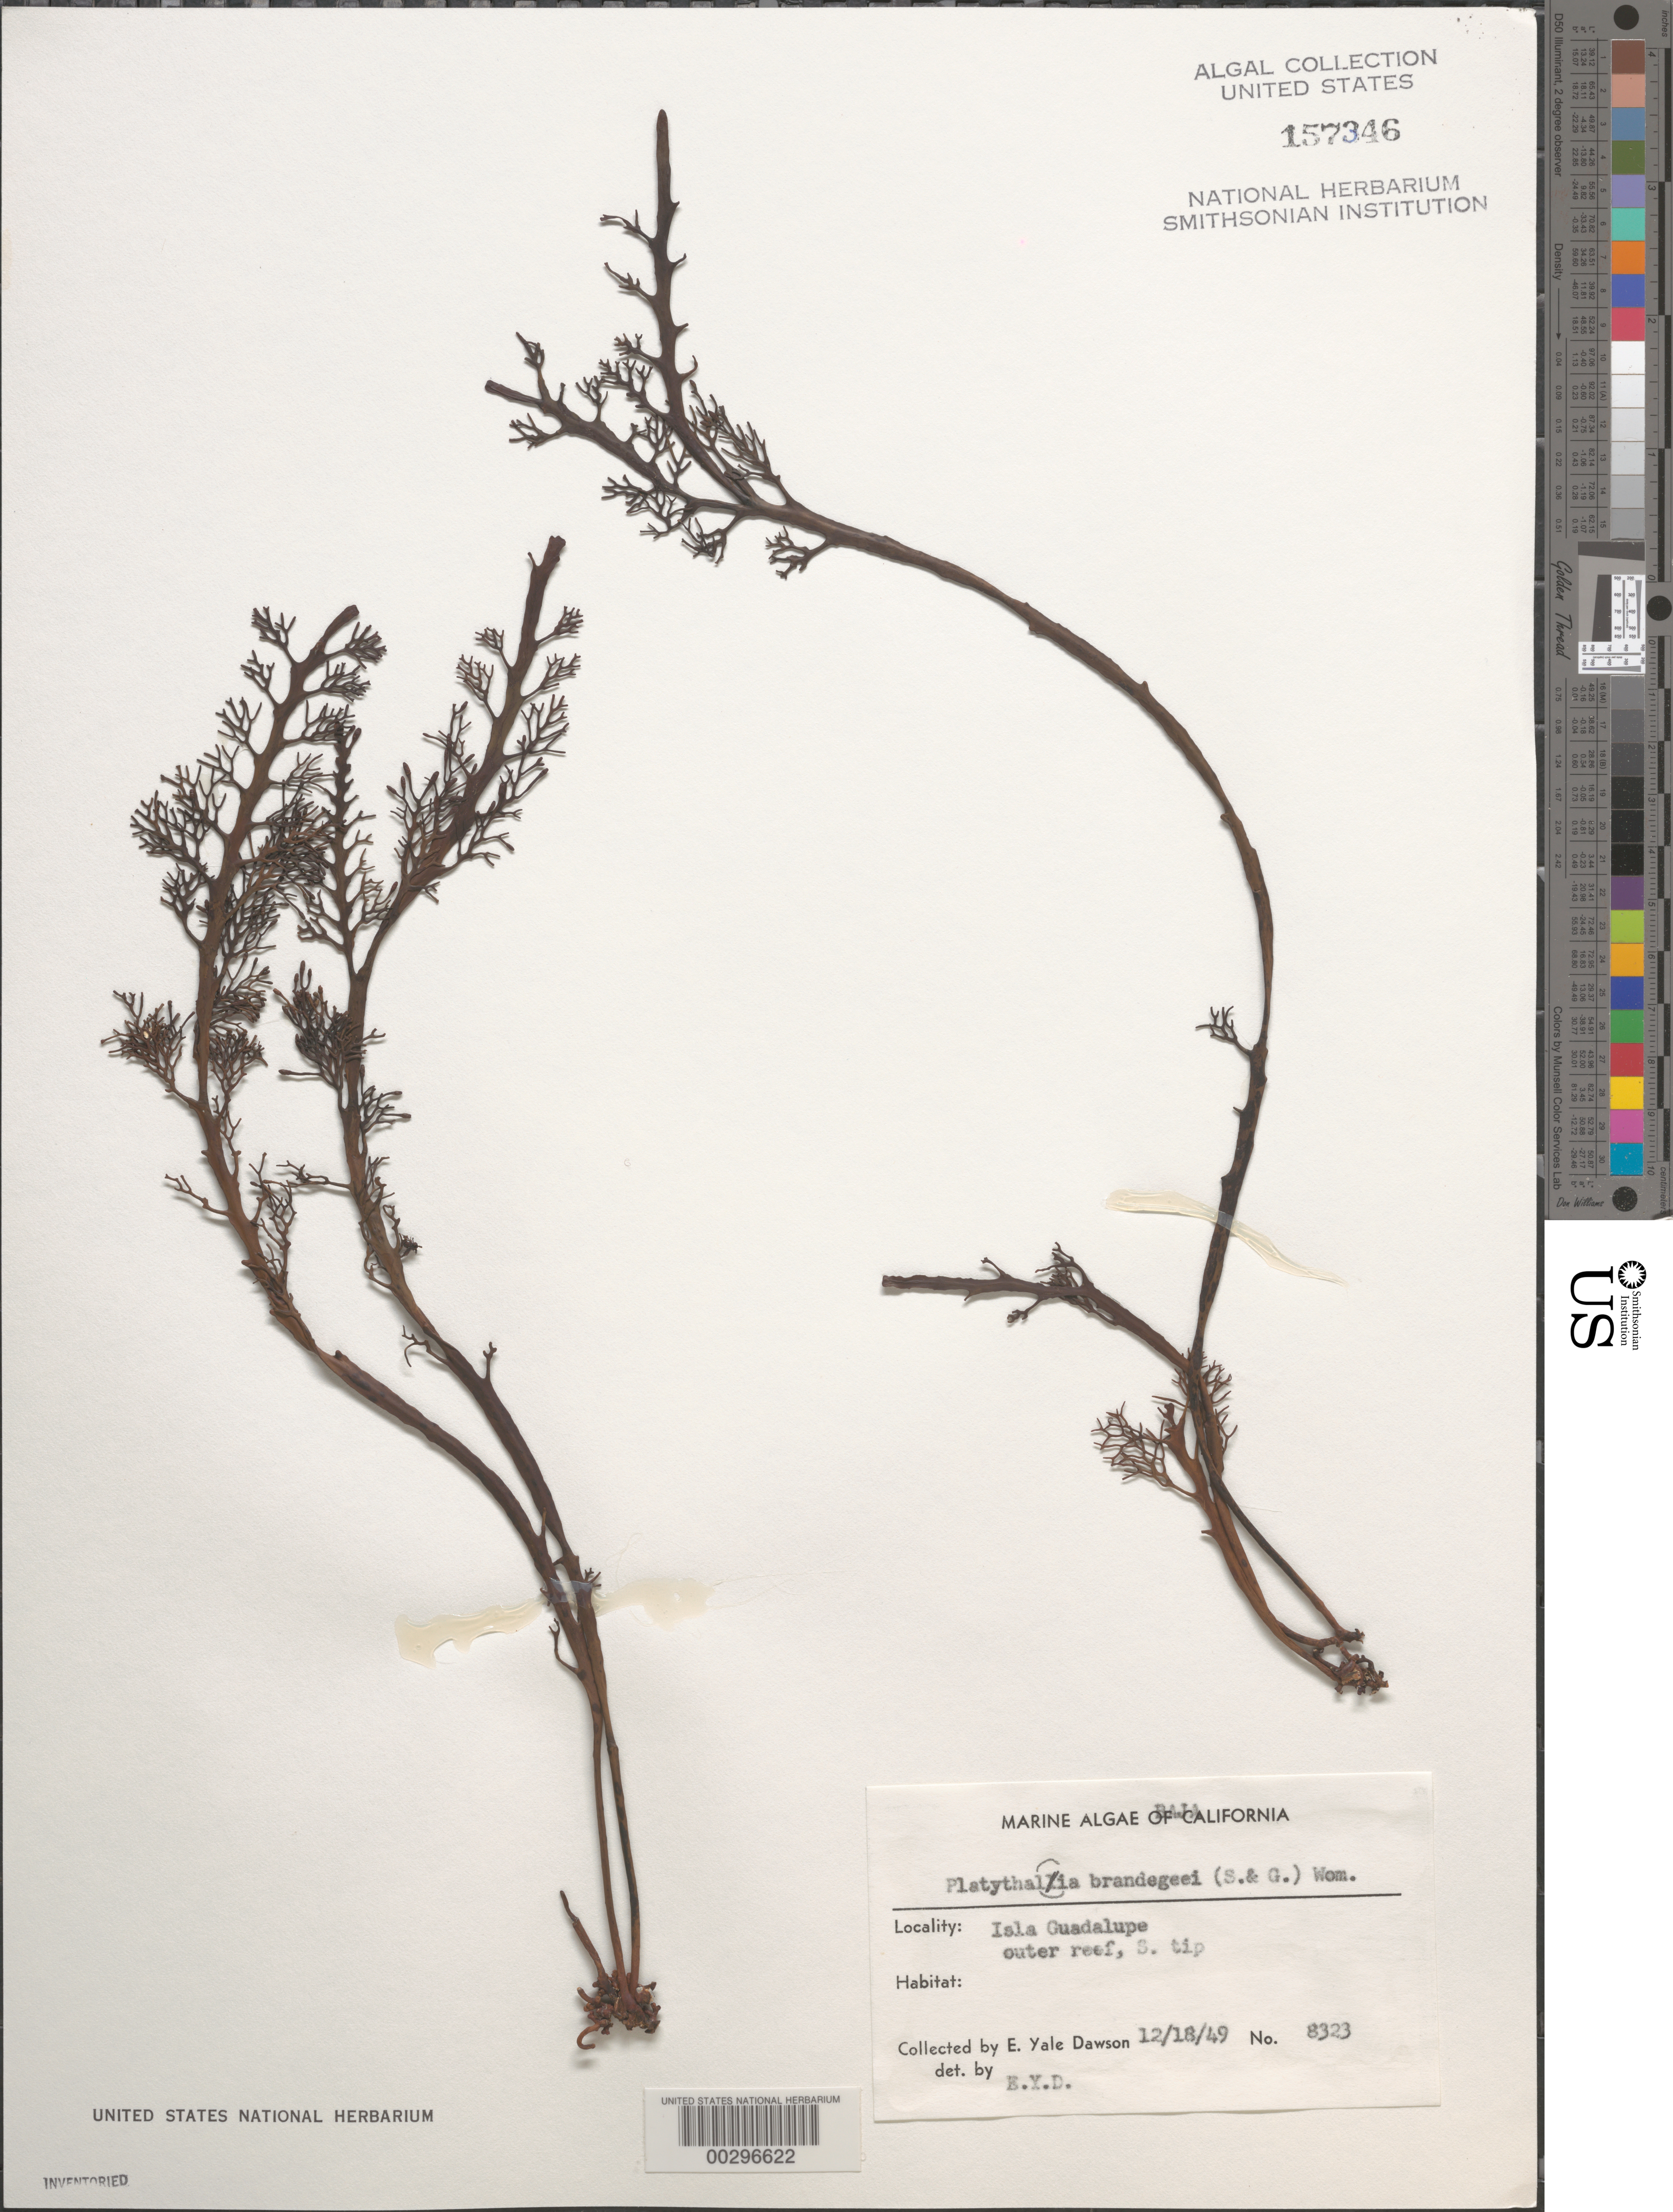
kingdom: Chromista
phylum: Ochrophyta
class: Phaeophyceae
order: Fucales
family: Sargassaceae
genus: Stolonophora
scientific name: Stolonophora brandegeei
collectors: E. Y. Dawson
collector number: EYD 8323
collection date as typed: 18 Dec 1949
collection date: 1949-12-18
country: Mexico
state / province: Baja California Norte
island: Isla Guadalupe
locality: South tip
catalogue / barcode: US 157346